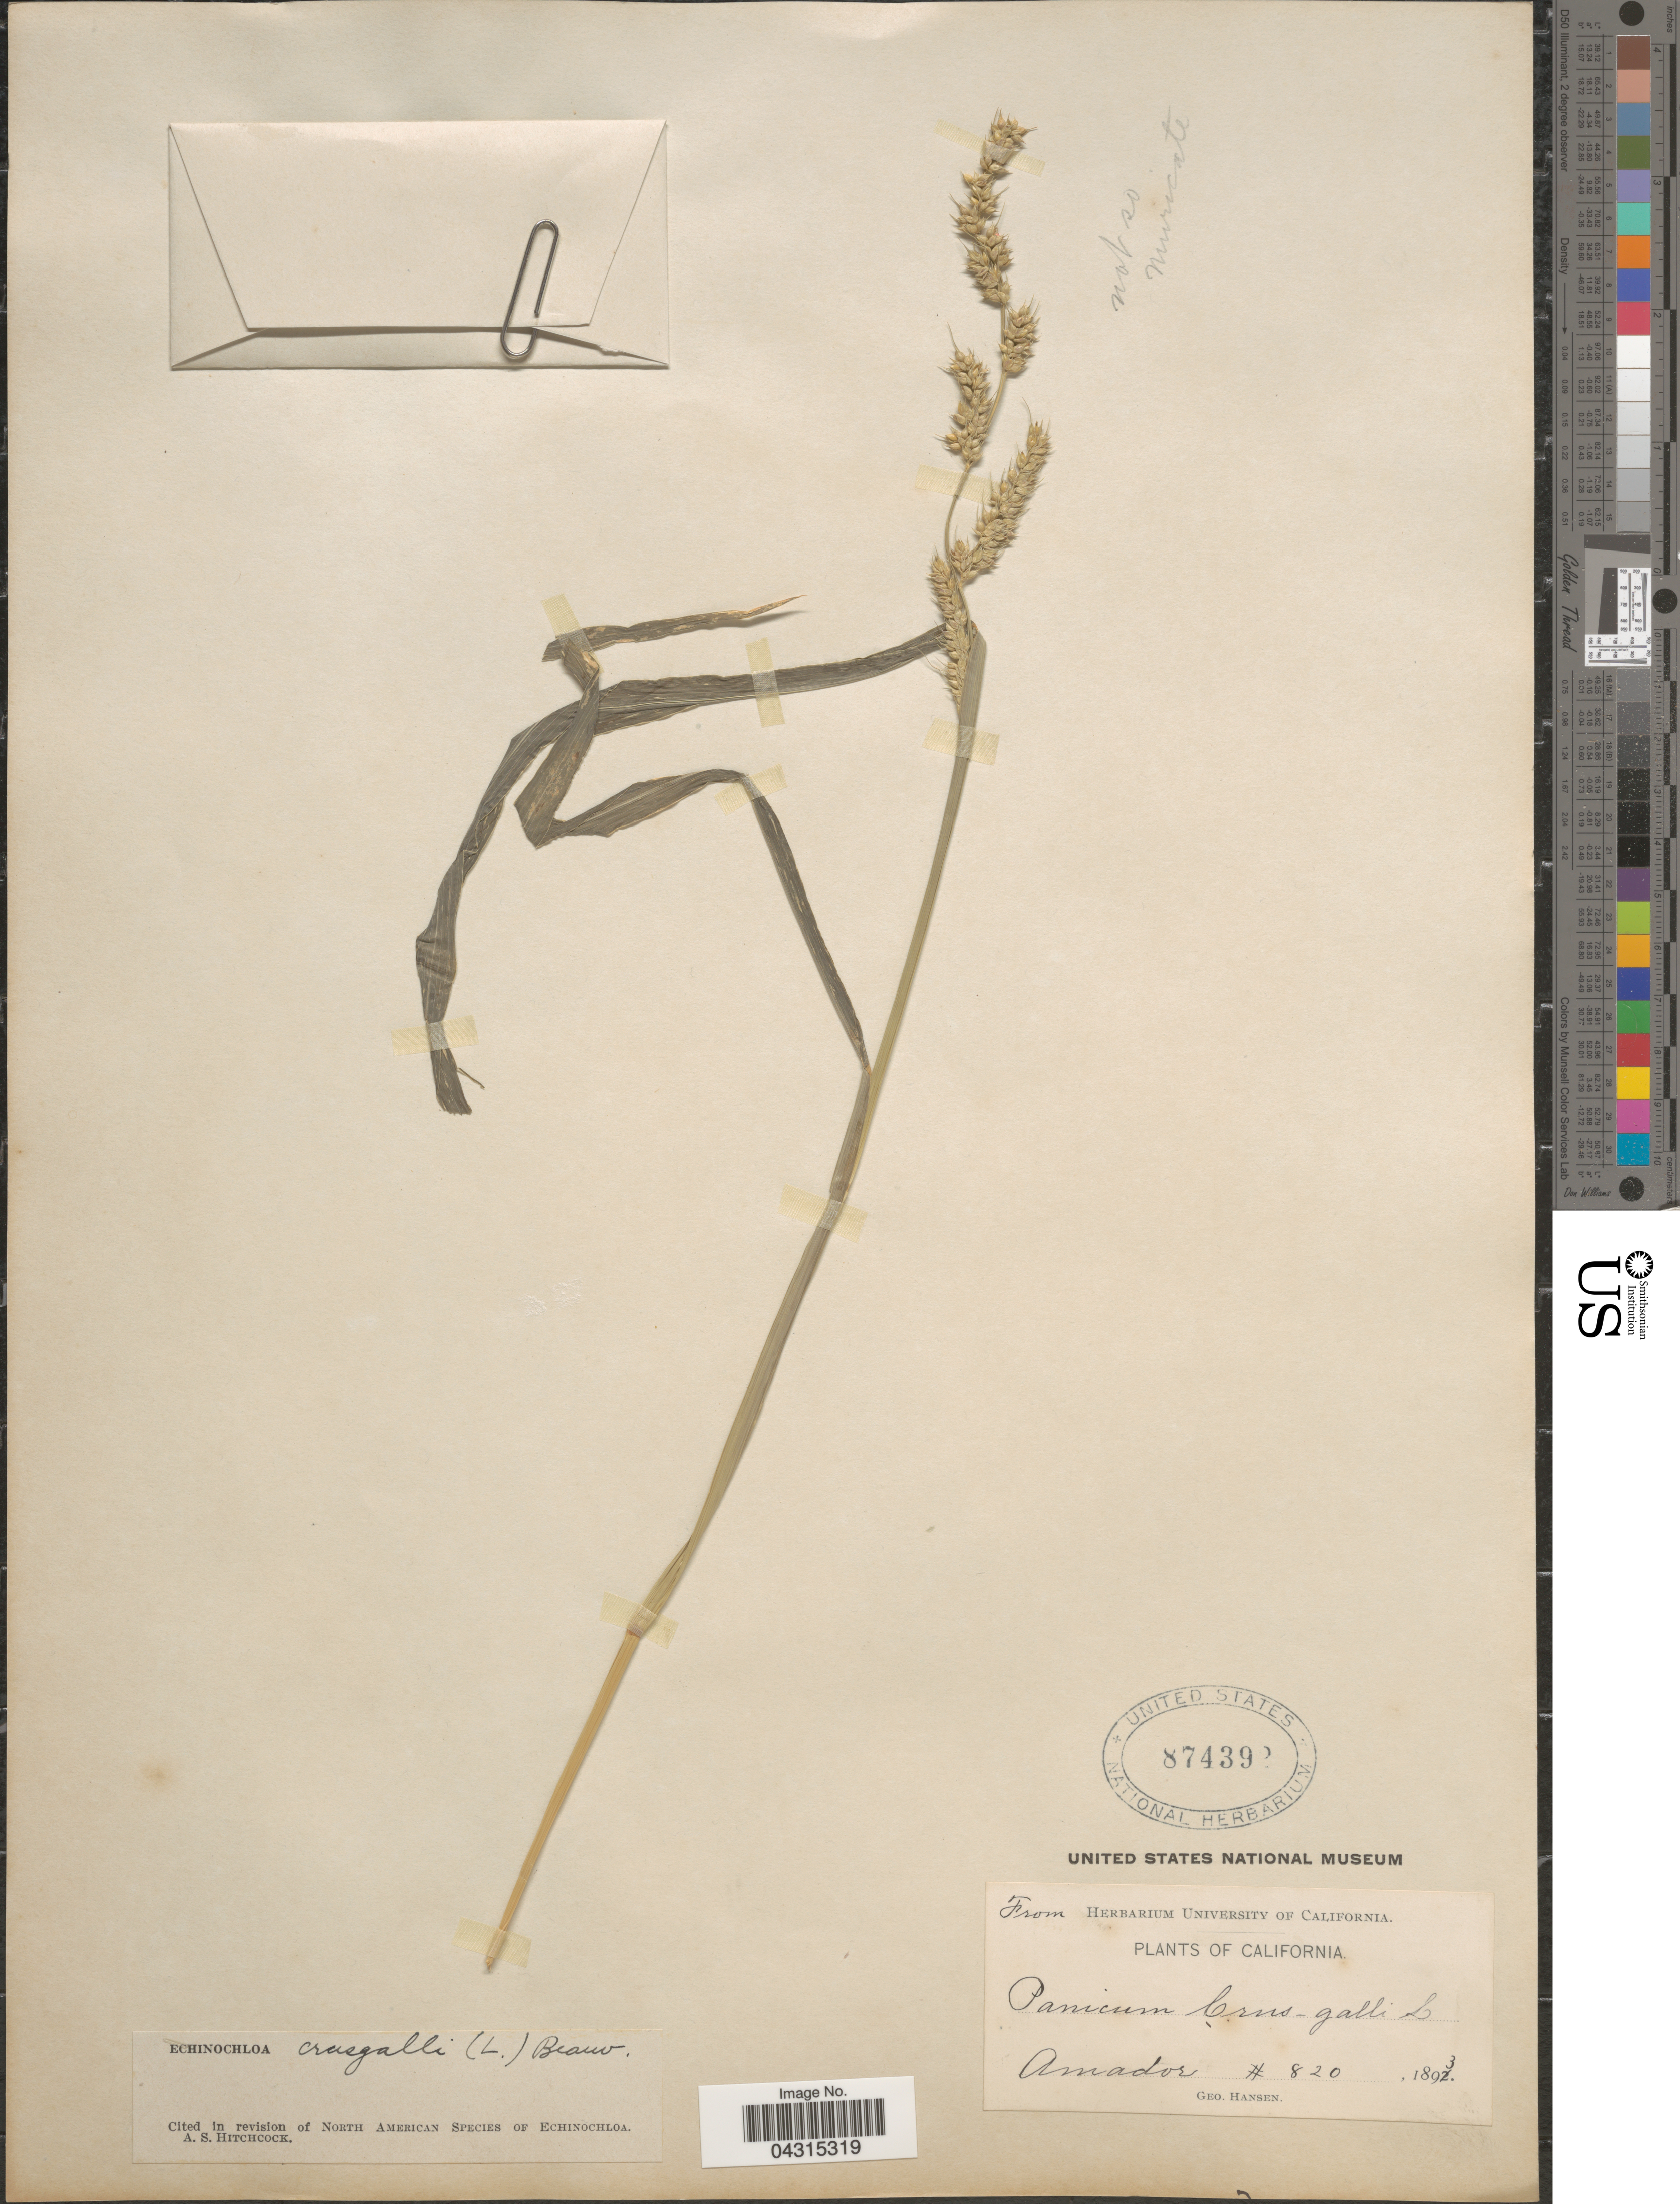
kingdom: Plantae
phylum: Tracheophyta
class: Liliopsida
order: Poales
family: Poaceae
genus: Echinochloa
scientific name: Echinochloa crus-galli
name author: (L.) P. Beauv.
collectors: G. Hansen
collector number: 820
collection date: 1893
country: United States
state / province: California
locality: Amador.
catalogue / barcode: US 874392